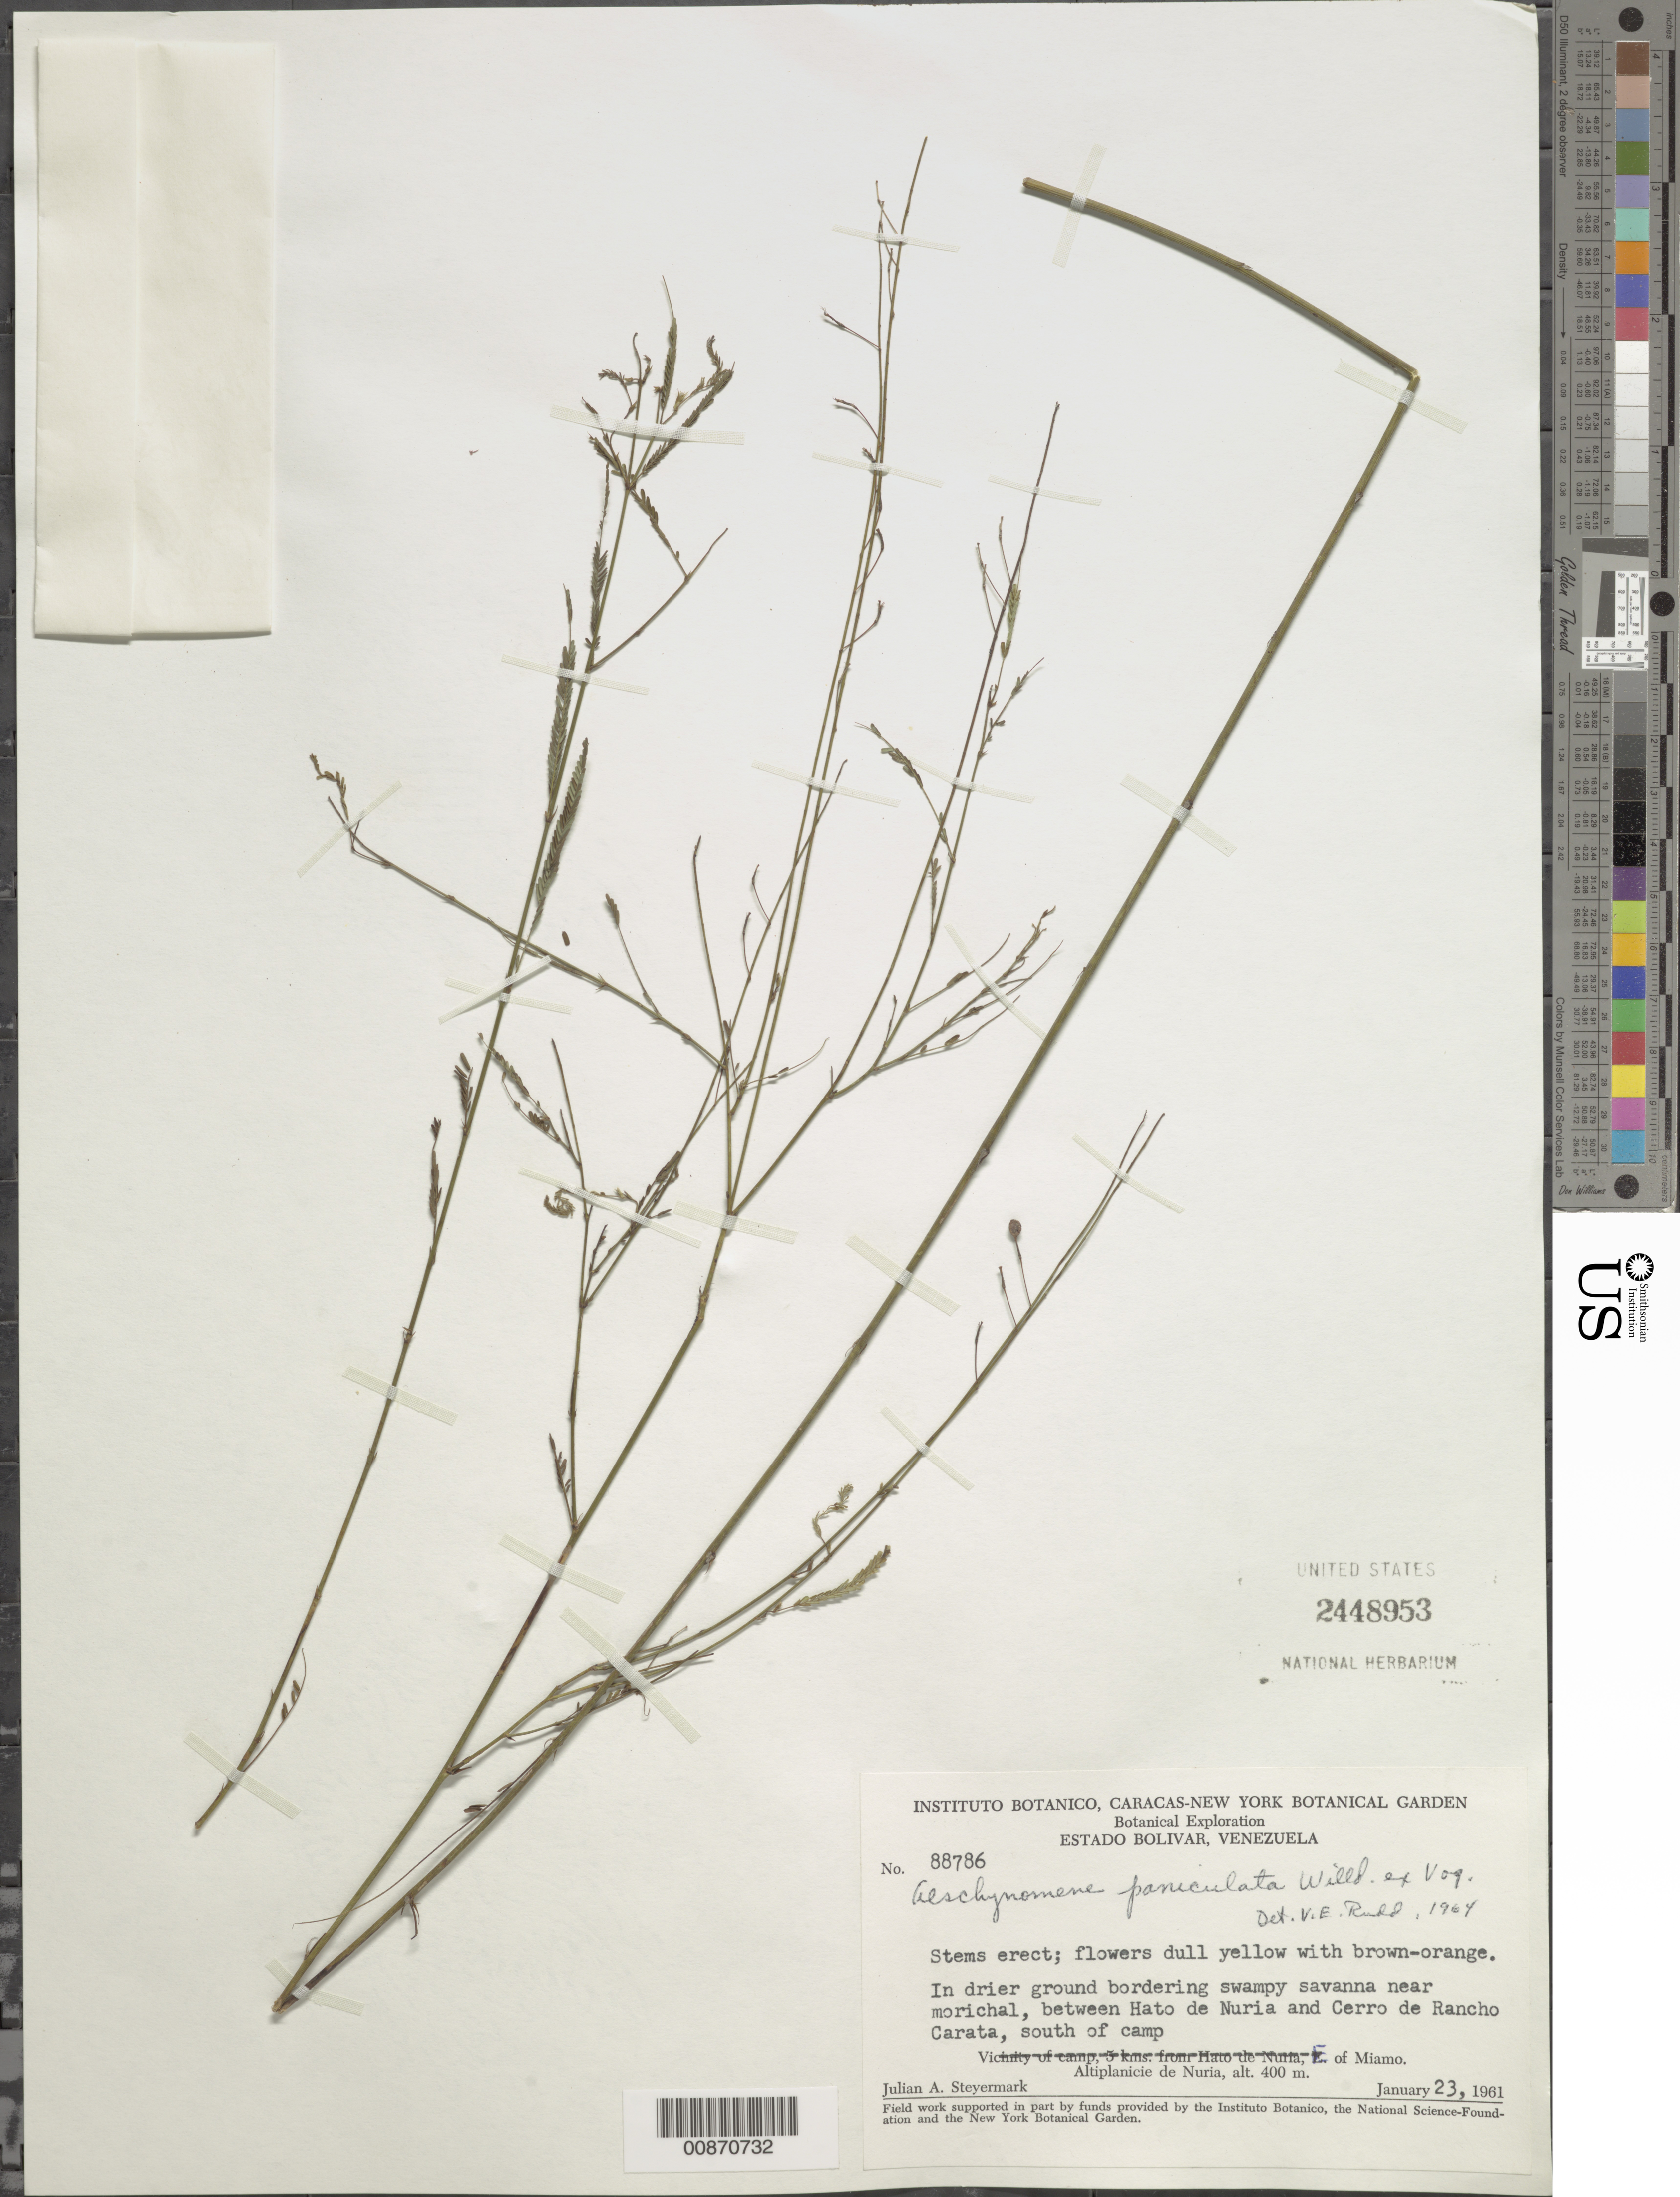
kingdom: Plantae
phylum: Tracheophyta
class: Magnoliopsida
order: Fabales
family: Fabaceae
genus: Aeschynomene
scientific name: Aeschynomene paniculata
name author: Vogel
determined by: Rudd, V. E.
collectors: J. Steyermark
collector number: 88786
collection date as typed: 23-Jan-61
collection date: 1961-01-23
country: Venezuela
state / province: Bolívar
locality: Altiplanicie de Nuria, E of Miamo, between Hato de Nuria and Cerro de Rancho Carata, south of camp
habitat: Drier ground bordering swampy savanna near morichal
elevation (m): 400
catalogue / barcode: US 2448953